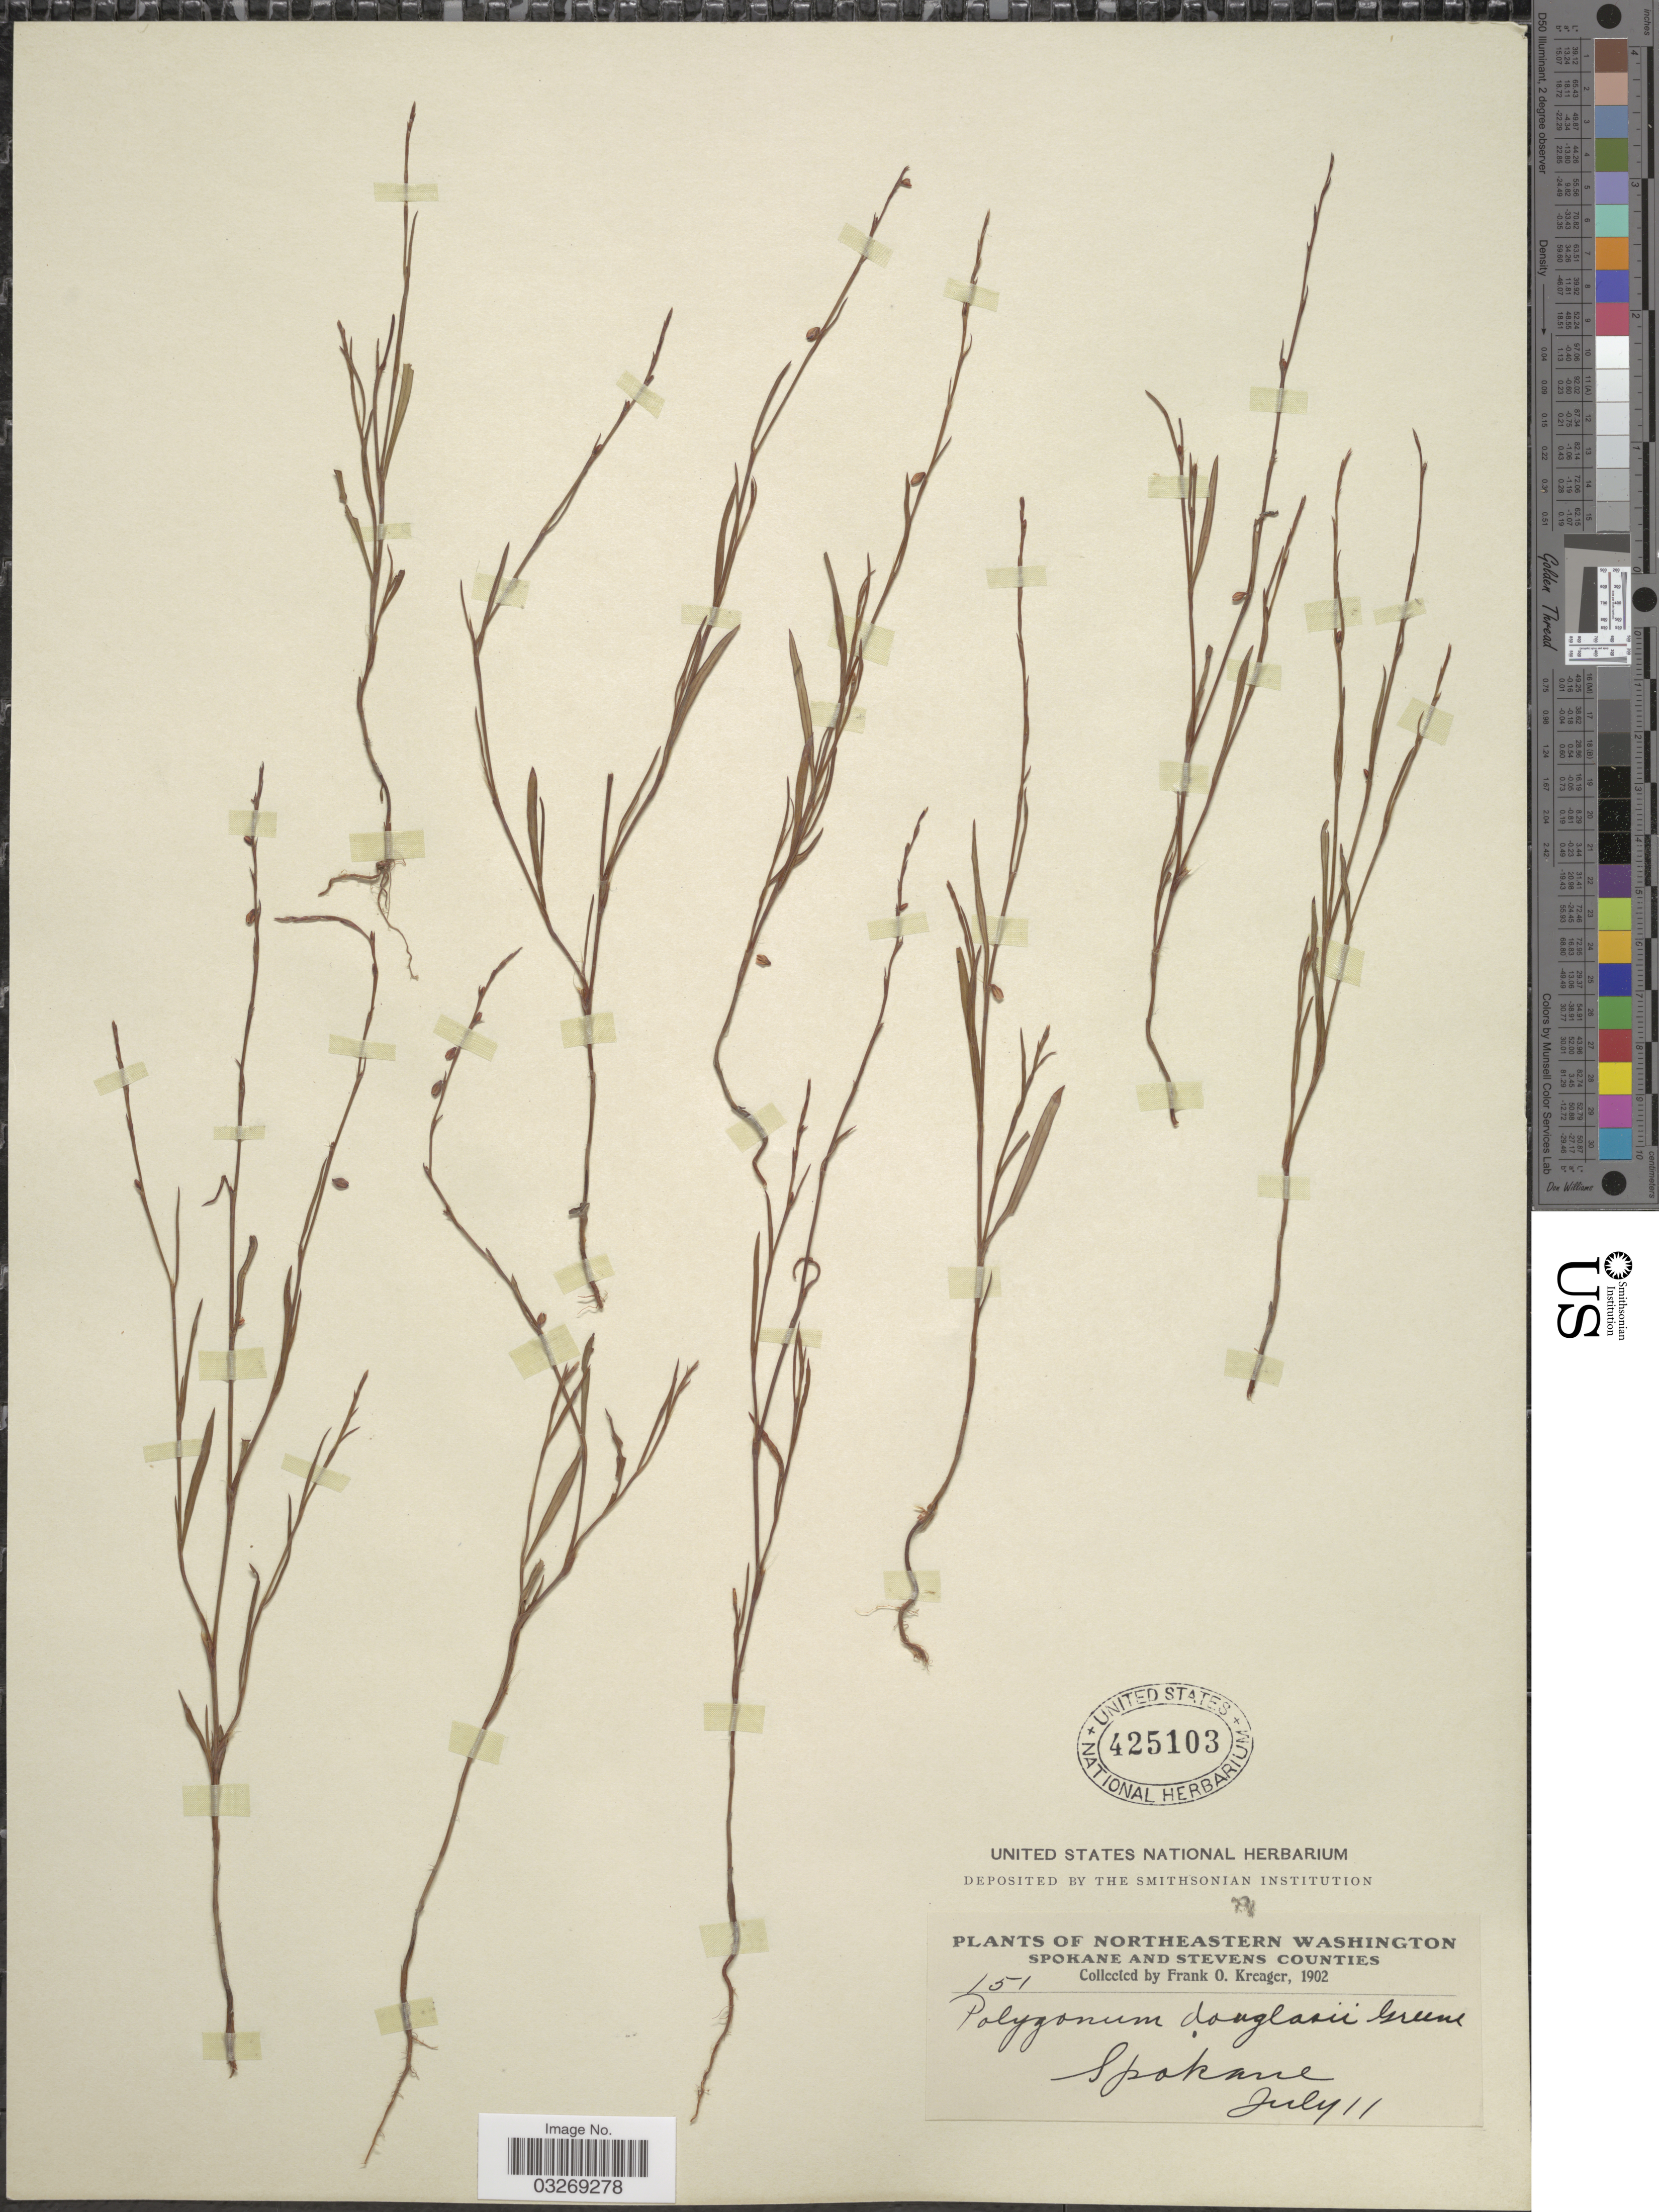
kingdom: Plantae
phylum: Tracheophyta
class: Magnoliopsida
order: Caryophyllales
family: Polygonaceae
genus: Polygonum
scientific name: Polygonum douglasii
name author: Greene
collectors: F. Kreager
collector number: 151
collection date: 1902-07-11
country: United States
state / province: Washington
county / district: Spokane / Stevens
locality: Northeastern Washington, Spokane and Stevens Counties. Spokane.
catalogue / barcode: US 425103